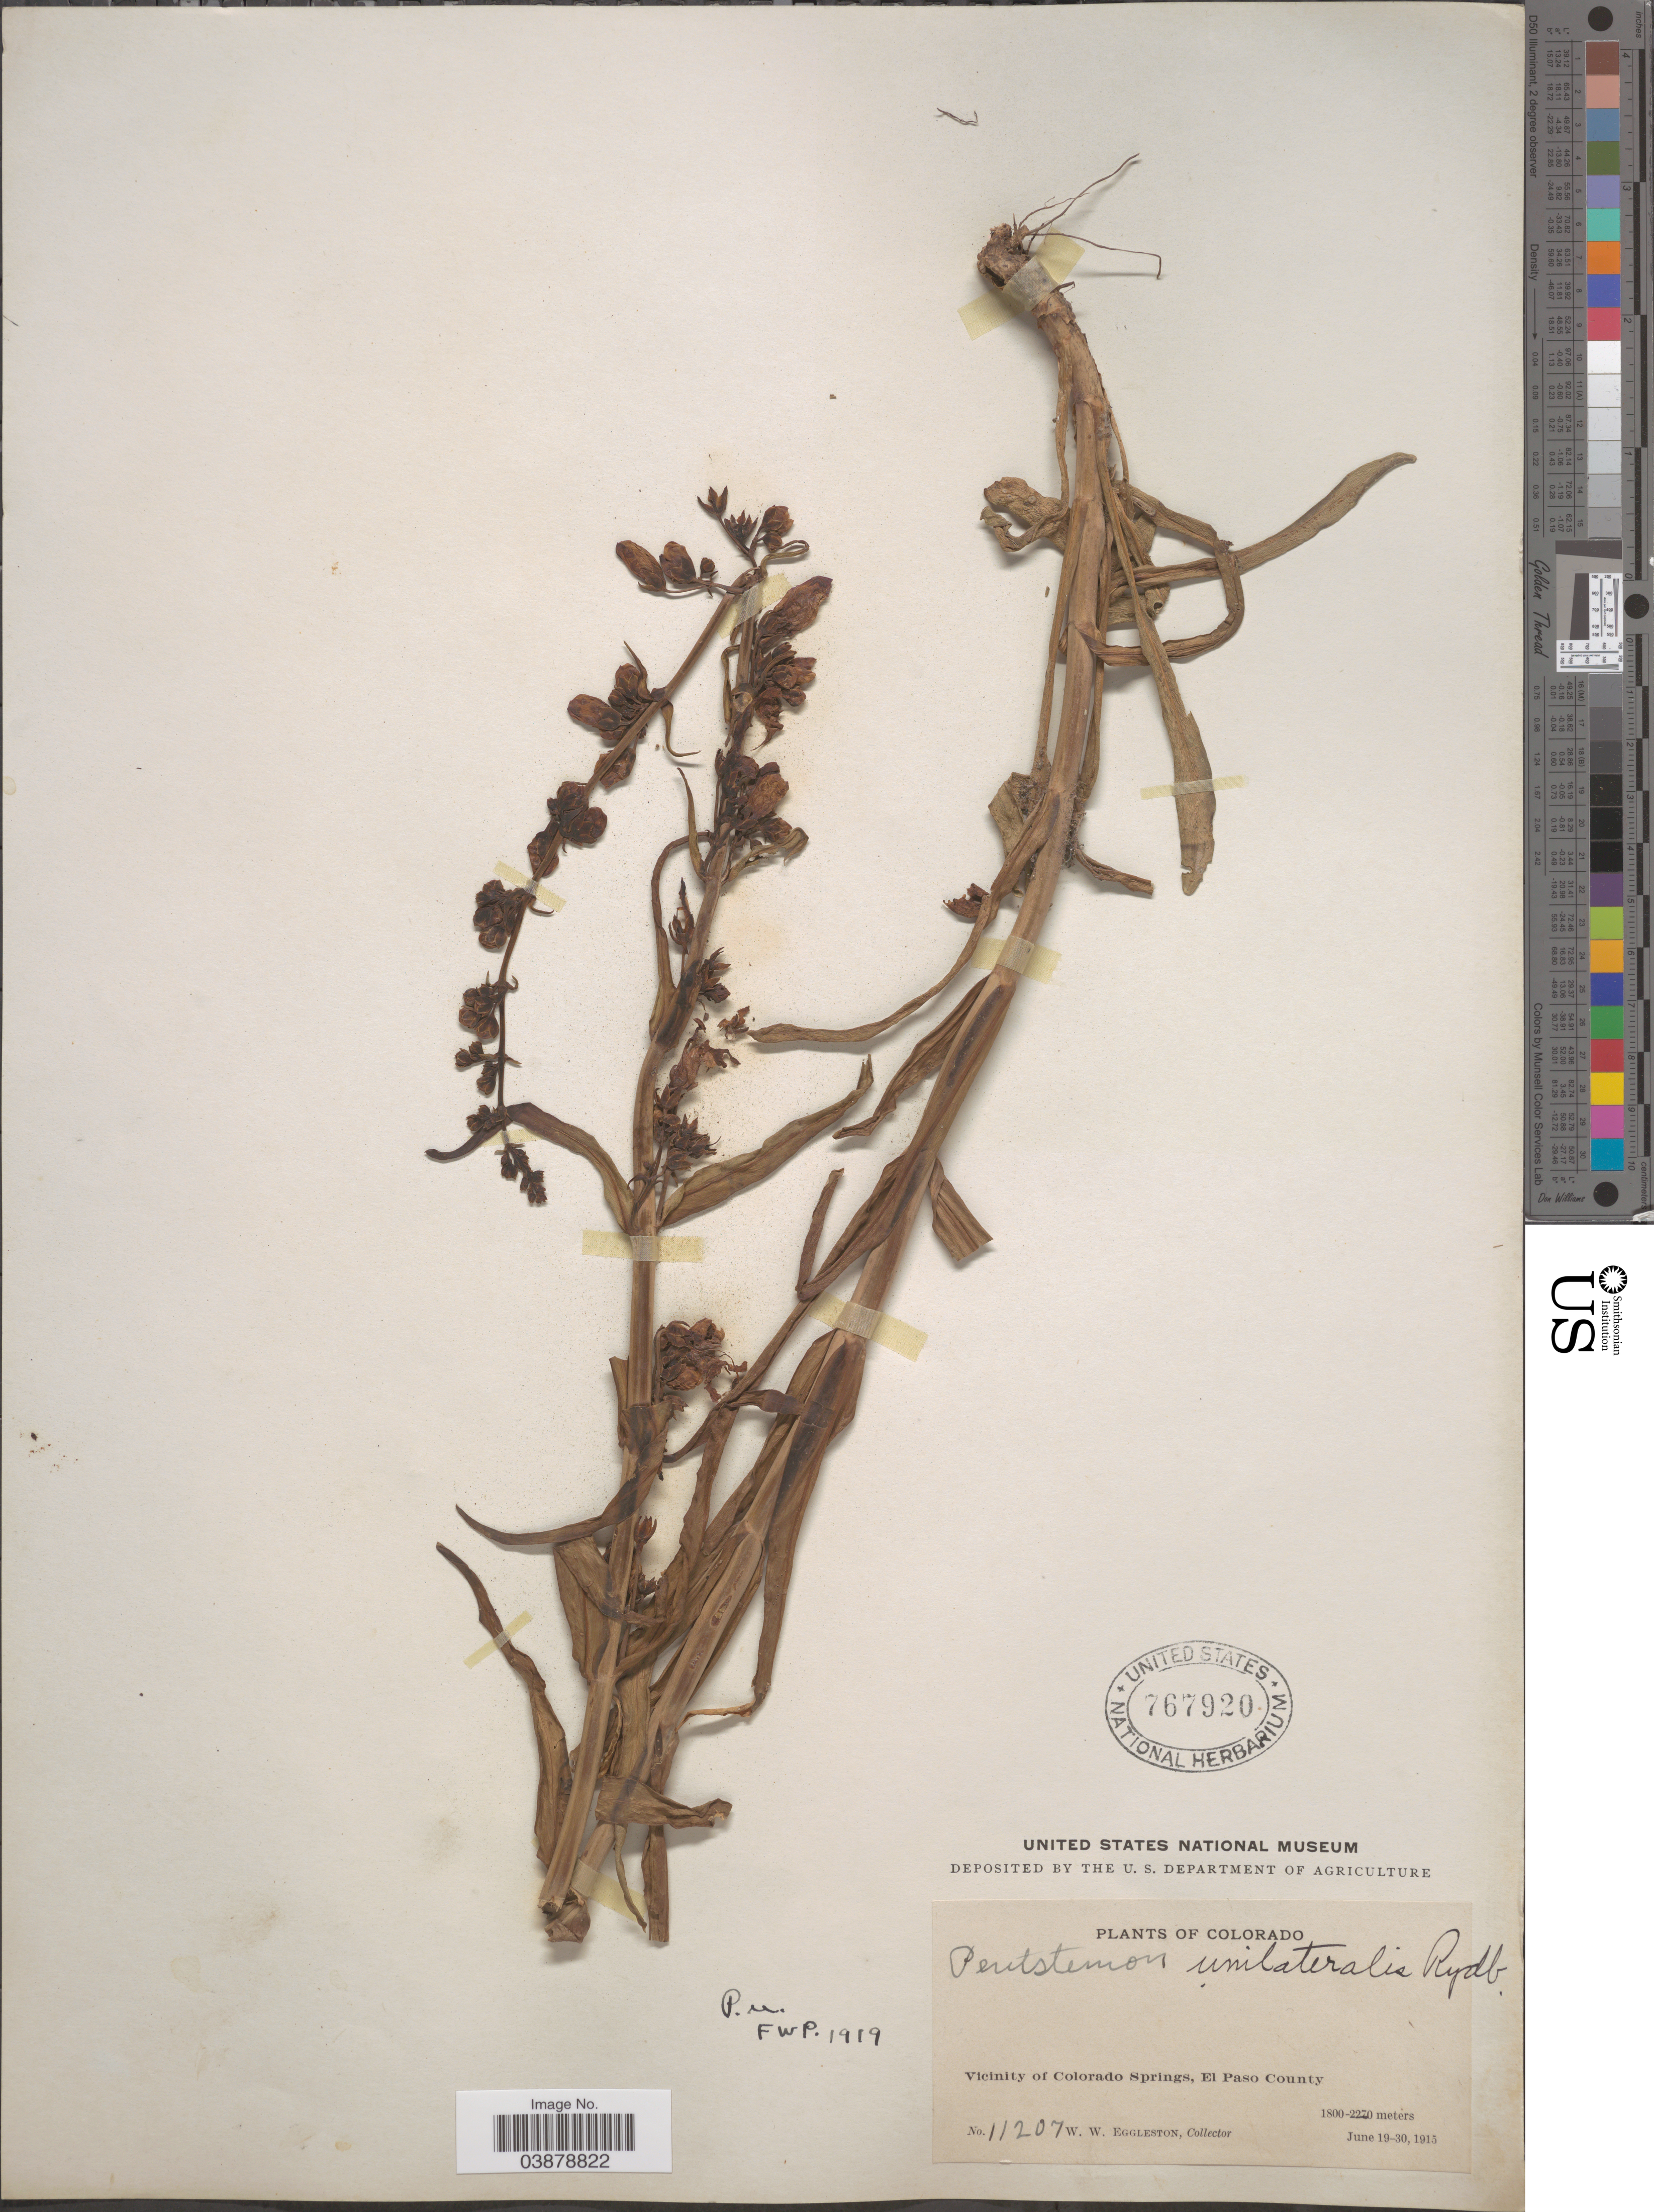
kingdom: Plantae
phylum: Tracheophyta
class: Magnoliopsida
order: Lamiales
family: Plantaginaceae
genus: Penstemon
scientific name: Penstemon unilateralis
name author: Rydb.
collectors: W. W. Eggleston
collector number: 11207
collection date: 1915-06-19/1915-06-30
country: United States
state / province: Colorado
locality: Vicinity of Colorado Springs, El Paso County.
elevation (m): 1800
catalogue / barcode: US 767920